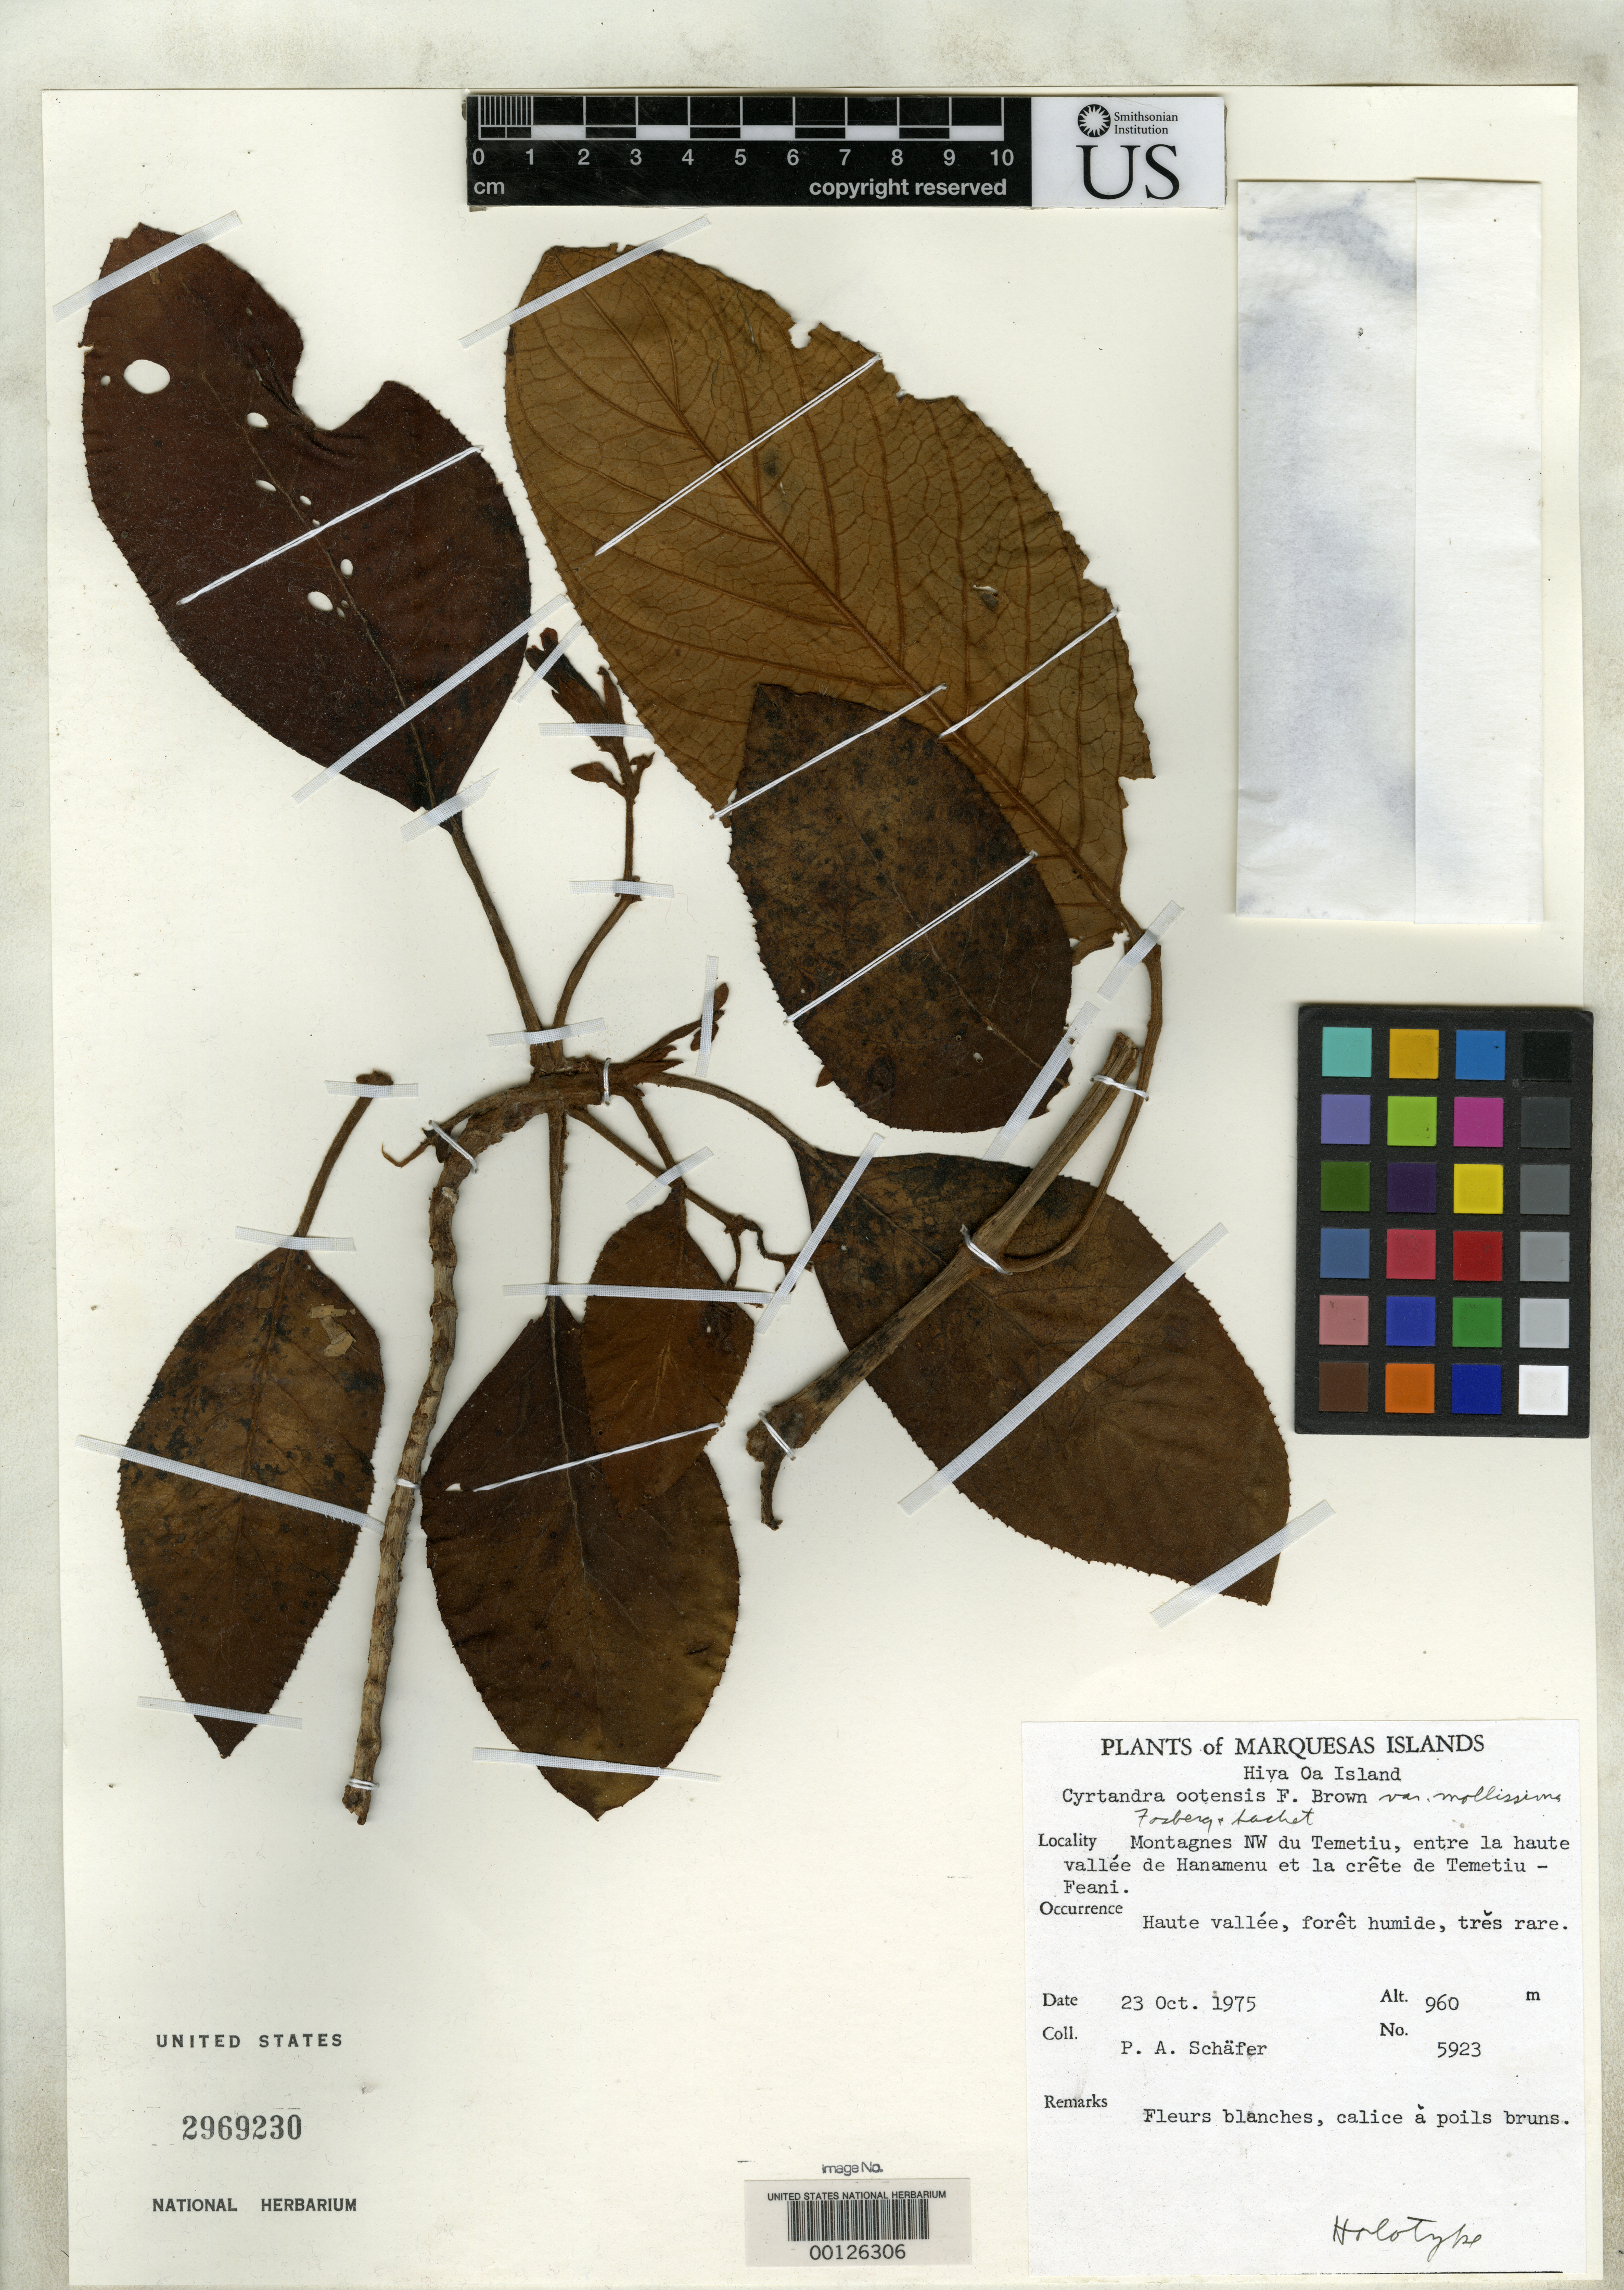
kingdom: Plantae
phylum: Tracheophyta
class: Magnoliopsida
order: Lamiales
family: Gesneriaceae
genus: Cyrtandra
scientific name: Cyrtandra ootensis var. mollissima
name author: Fosberg & Sachet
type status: Holotype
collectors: P. A. Schäfer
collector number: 5923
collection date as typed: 23 October 1975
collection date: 1975-10-23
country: French Polynesia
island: Hiva Oa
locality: Montagnes NW du Temetiu, montagnes entre la haute vallée de Hanamenu et la crête de Temetiu-Feani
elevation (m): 900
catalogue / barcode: US 2969230